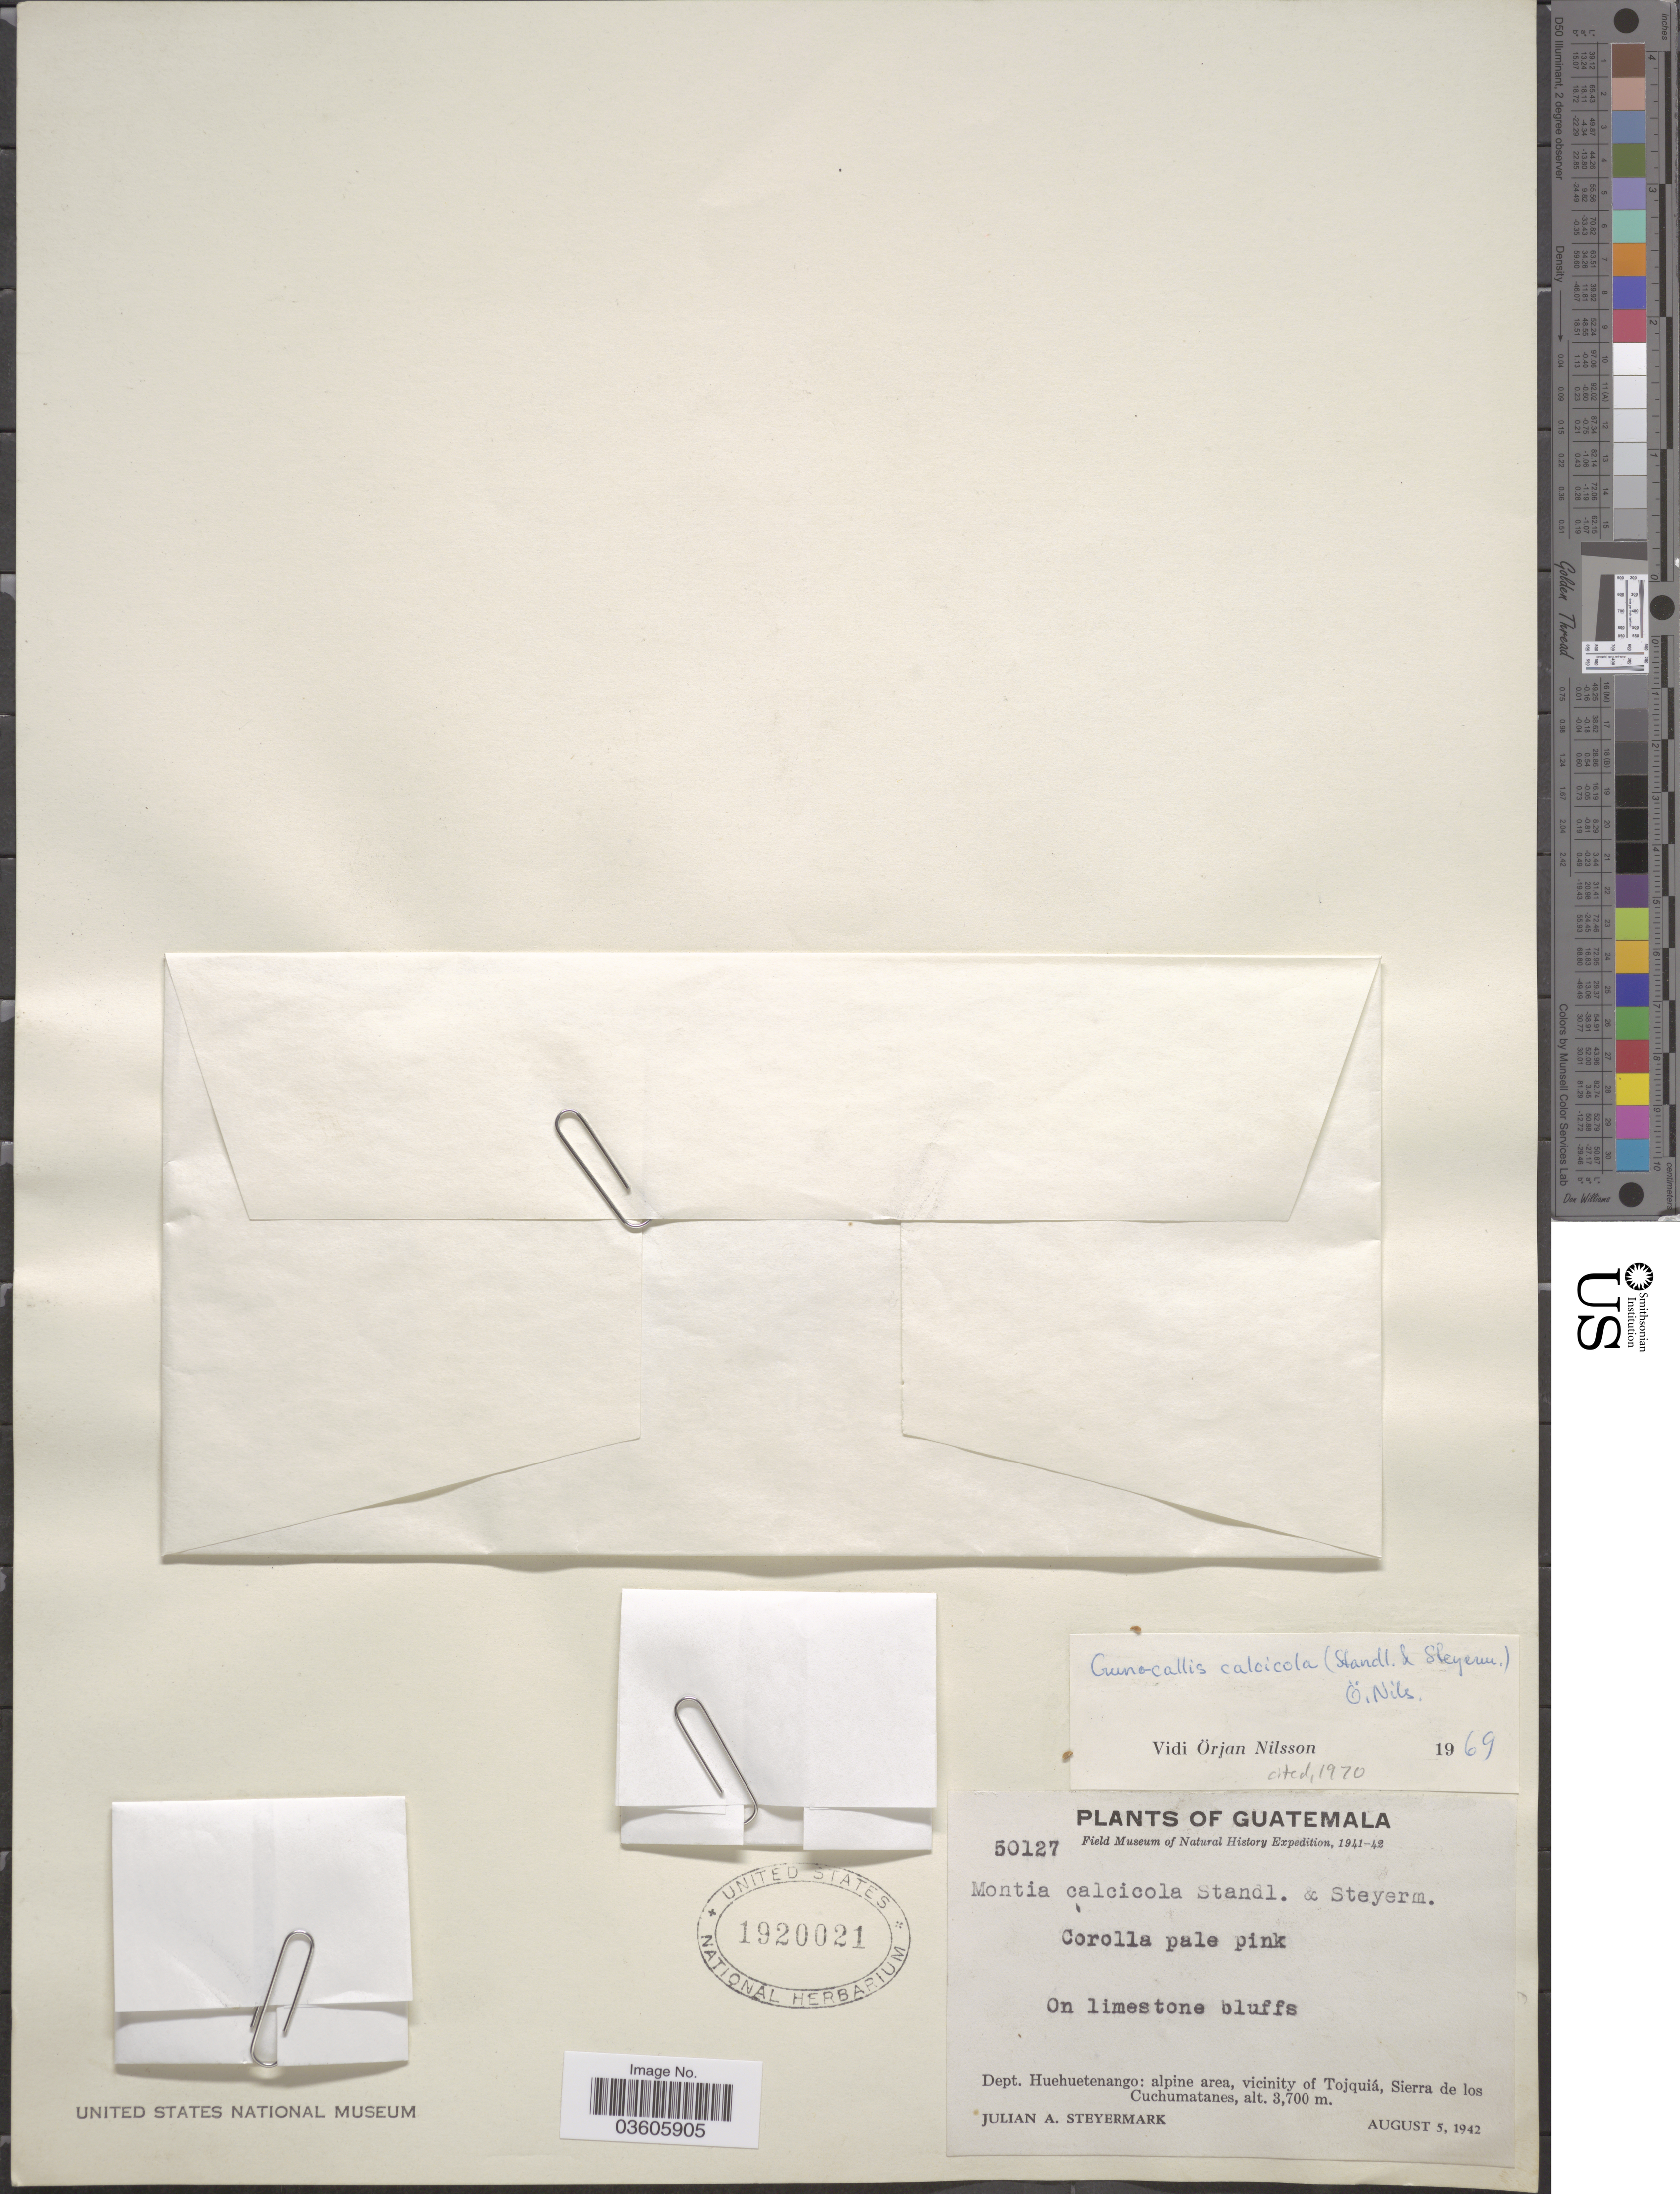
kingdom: Plantae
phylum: Tracheophyta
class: Magnoliopsida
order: Caryophyllales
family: Montiaceae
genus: Montia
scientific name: Montia calcicola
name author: Standl. & Steyerm.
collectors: J. Steyermark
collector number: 50127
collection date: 1942-08-05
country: Guatemala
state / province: Huehuetenango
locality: Dept. Huehuetenango: alpine area, vicinity of Tojquiá, Sierra de los Cuchumatanes.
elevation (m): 3700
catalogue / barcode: US 1920021